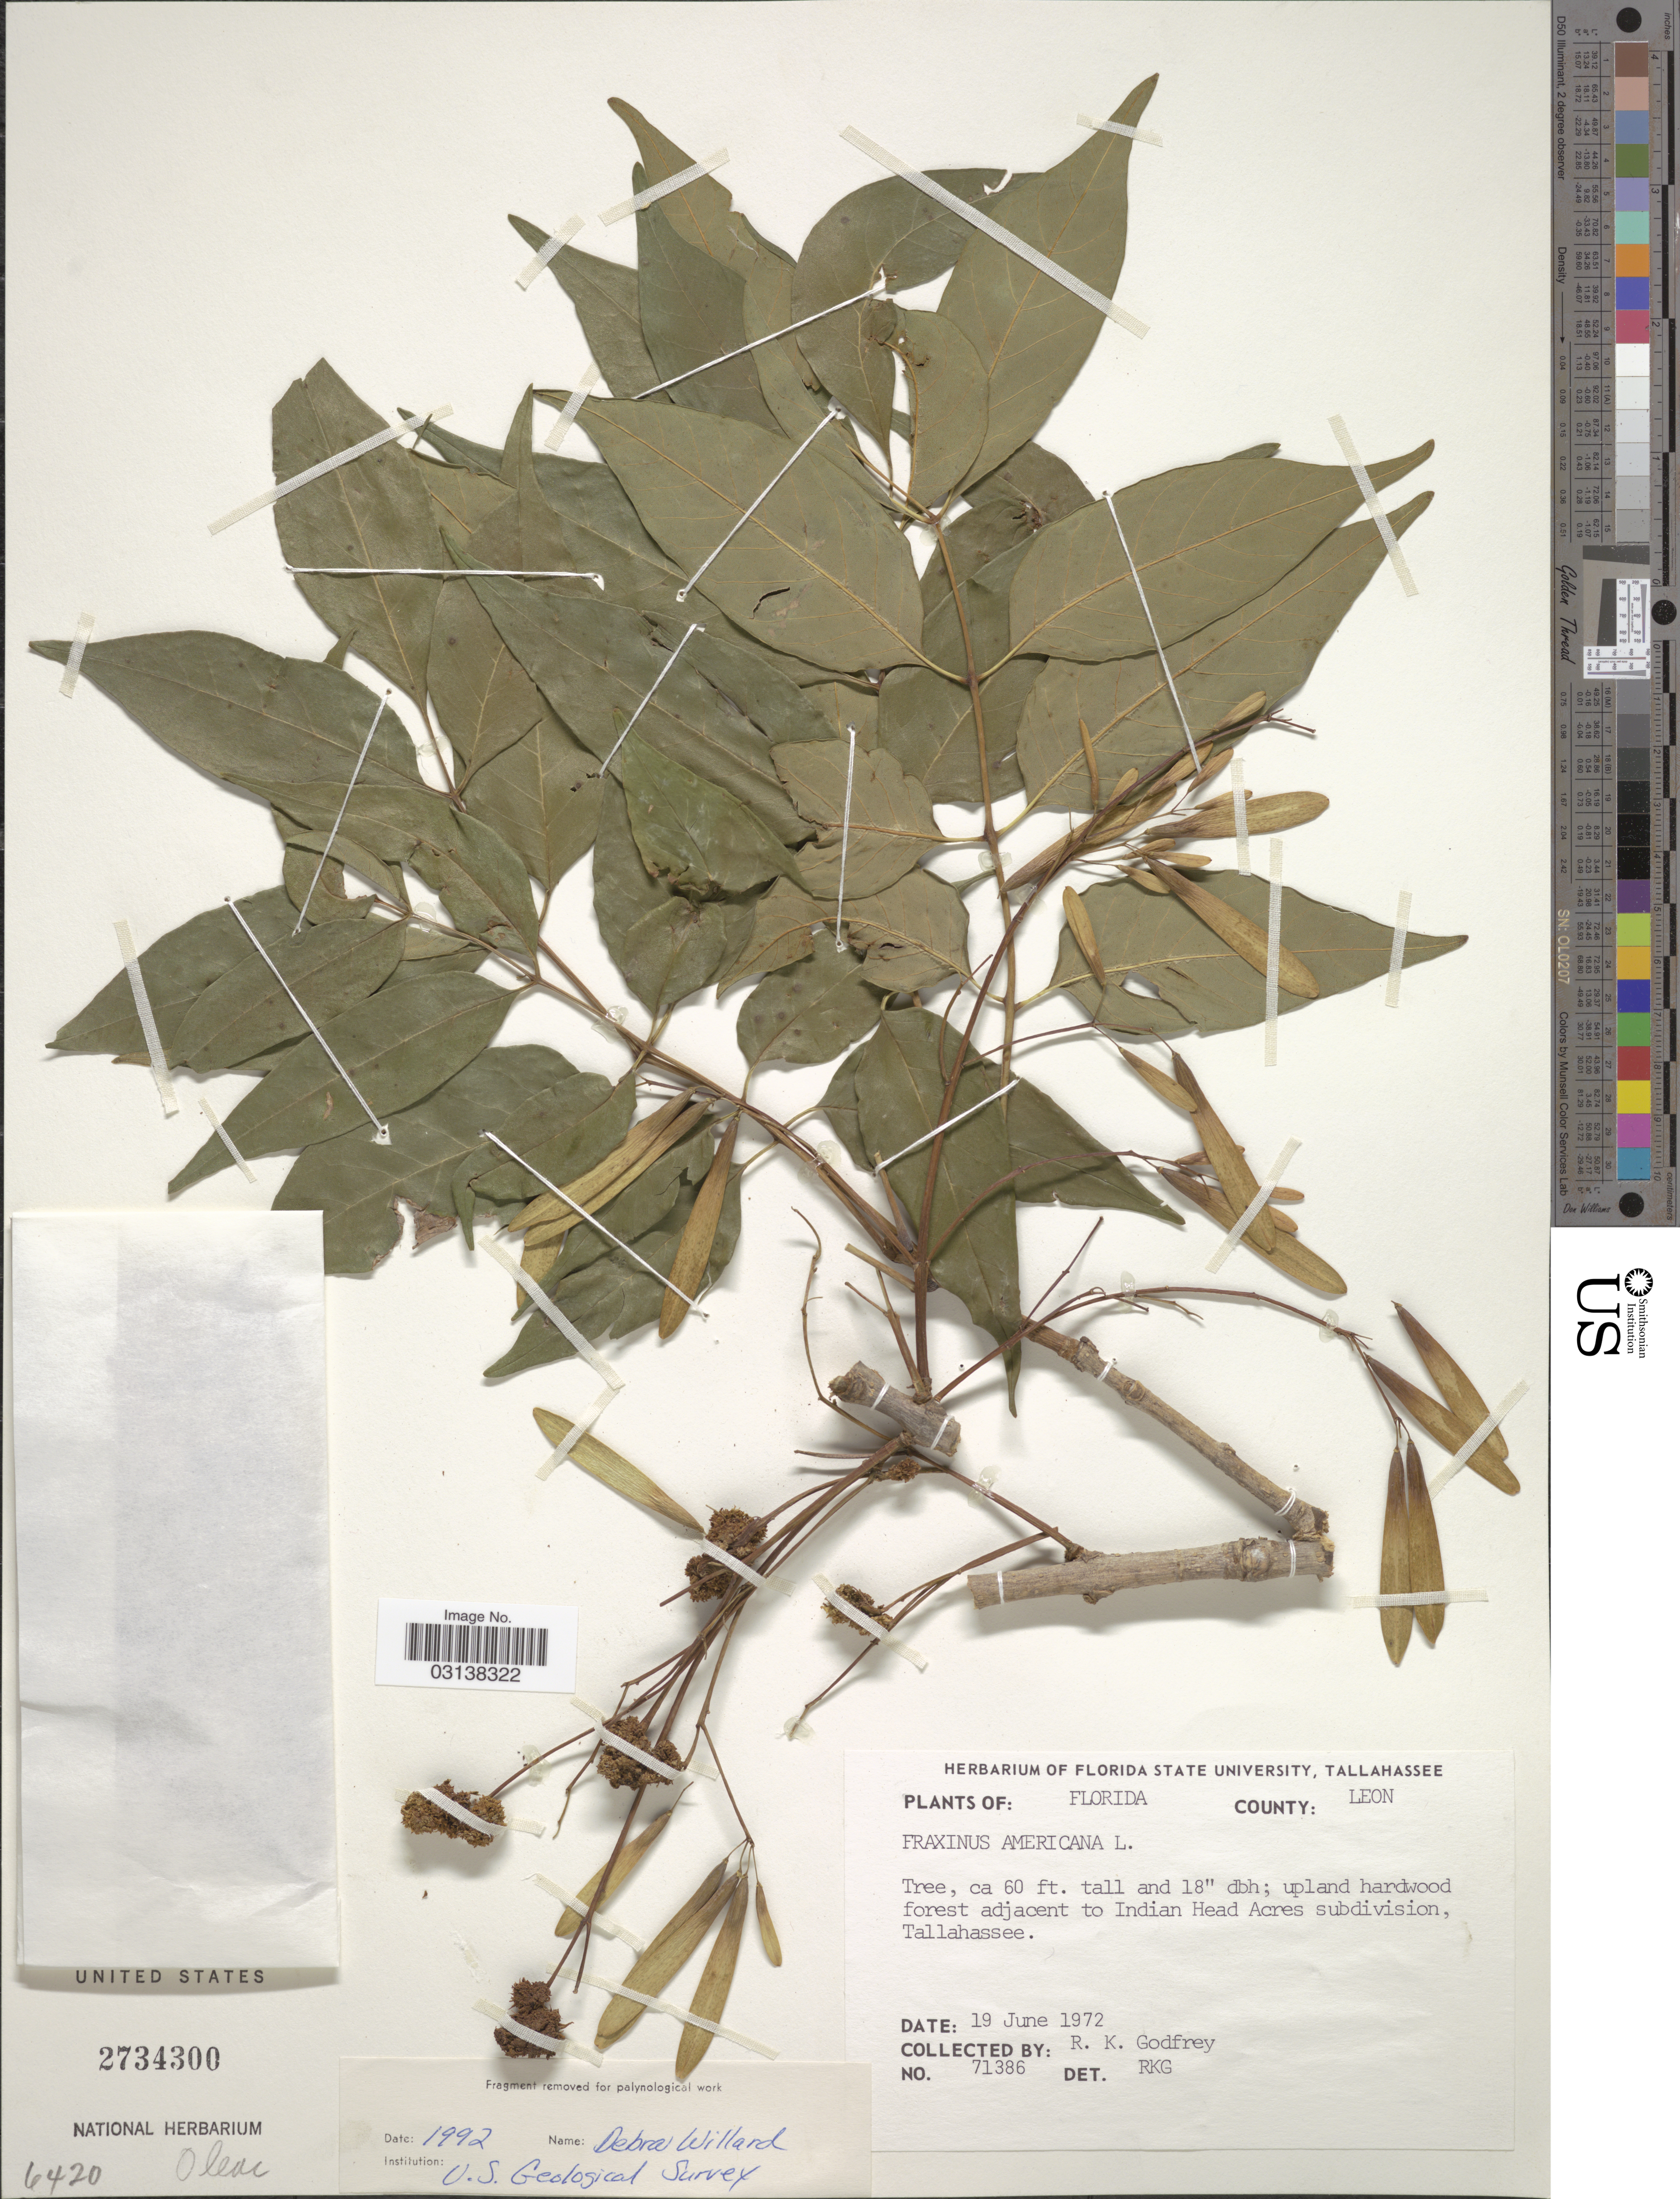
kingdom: Plantae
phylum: Tracheophyta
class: Magnoliopsida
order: Lamiales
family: Oleaceae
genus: Fraxinus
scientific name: Fraxinus americana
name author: L.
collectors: R. K. Godfrey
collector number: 71386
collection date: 1972-06-19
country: United States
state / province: Florida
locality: County: Leon. Upland hardwood forest adjacent to Indian Head Acres subdivision, Tallahassee.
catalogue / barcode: US 2734300